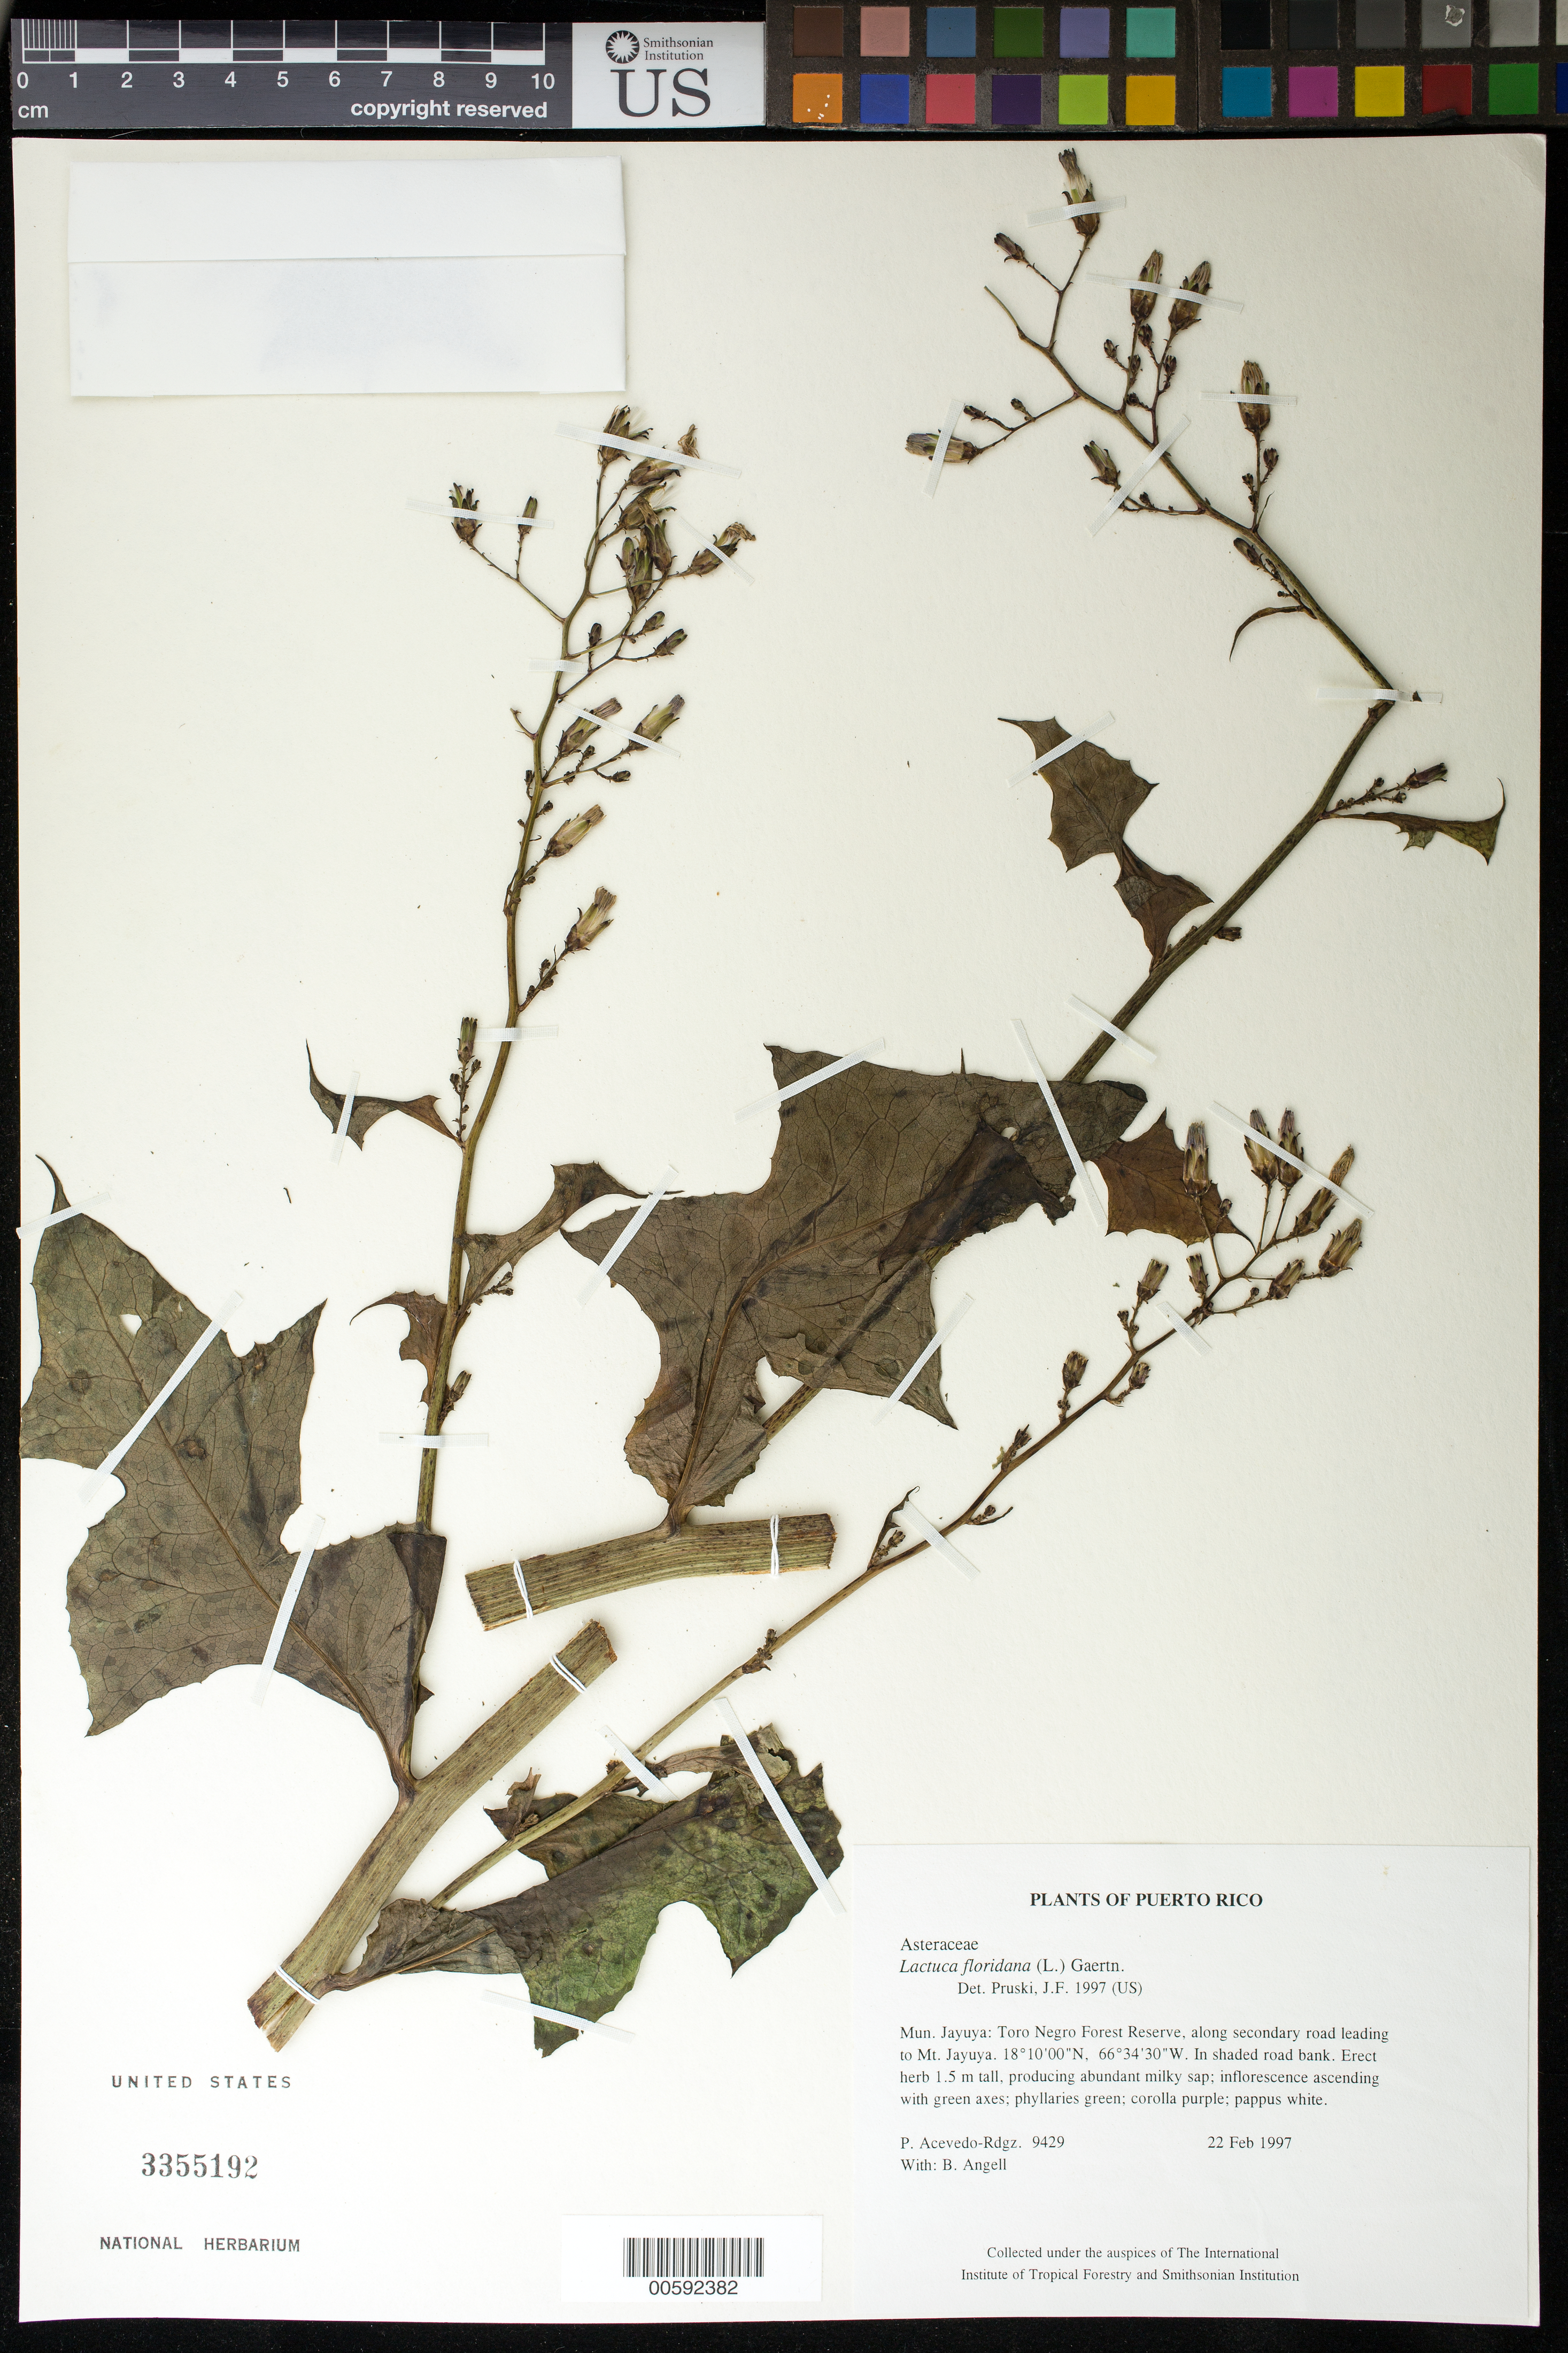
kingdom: Plantae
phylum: Tracheophyta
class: Magnoliopsida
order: Asterales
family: Asteraceae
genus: Lactuca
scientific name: Lactuca floridana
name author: (L.) Gaertn.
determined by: Pruski, J. F.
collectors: P. Acevedo-Rodr. & Bobbi Angell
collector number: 9429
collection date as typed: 22 Feb 1997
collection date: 1997-02-22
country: Puerto Rico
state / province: Jayuya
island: Puerto Rico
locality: Jayuya: Toro Negro Forest Reserve, along secondary road leading to Mt. Jayuya.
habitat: In shaded road bank.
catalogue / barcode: US 3355192